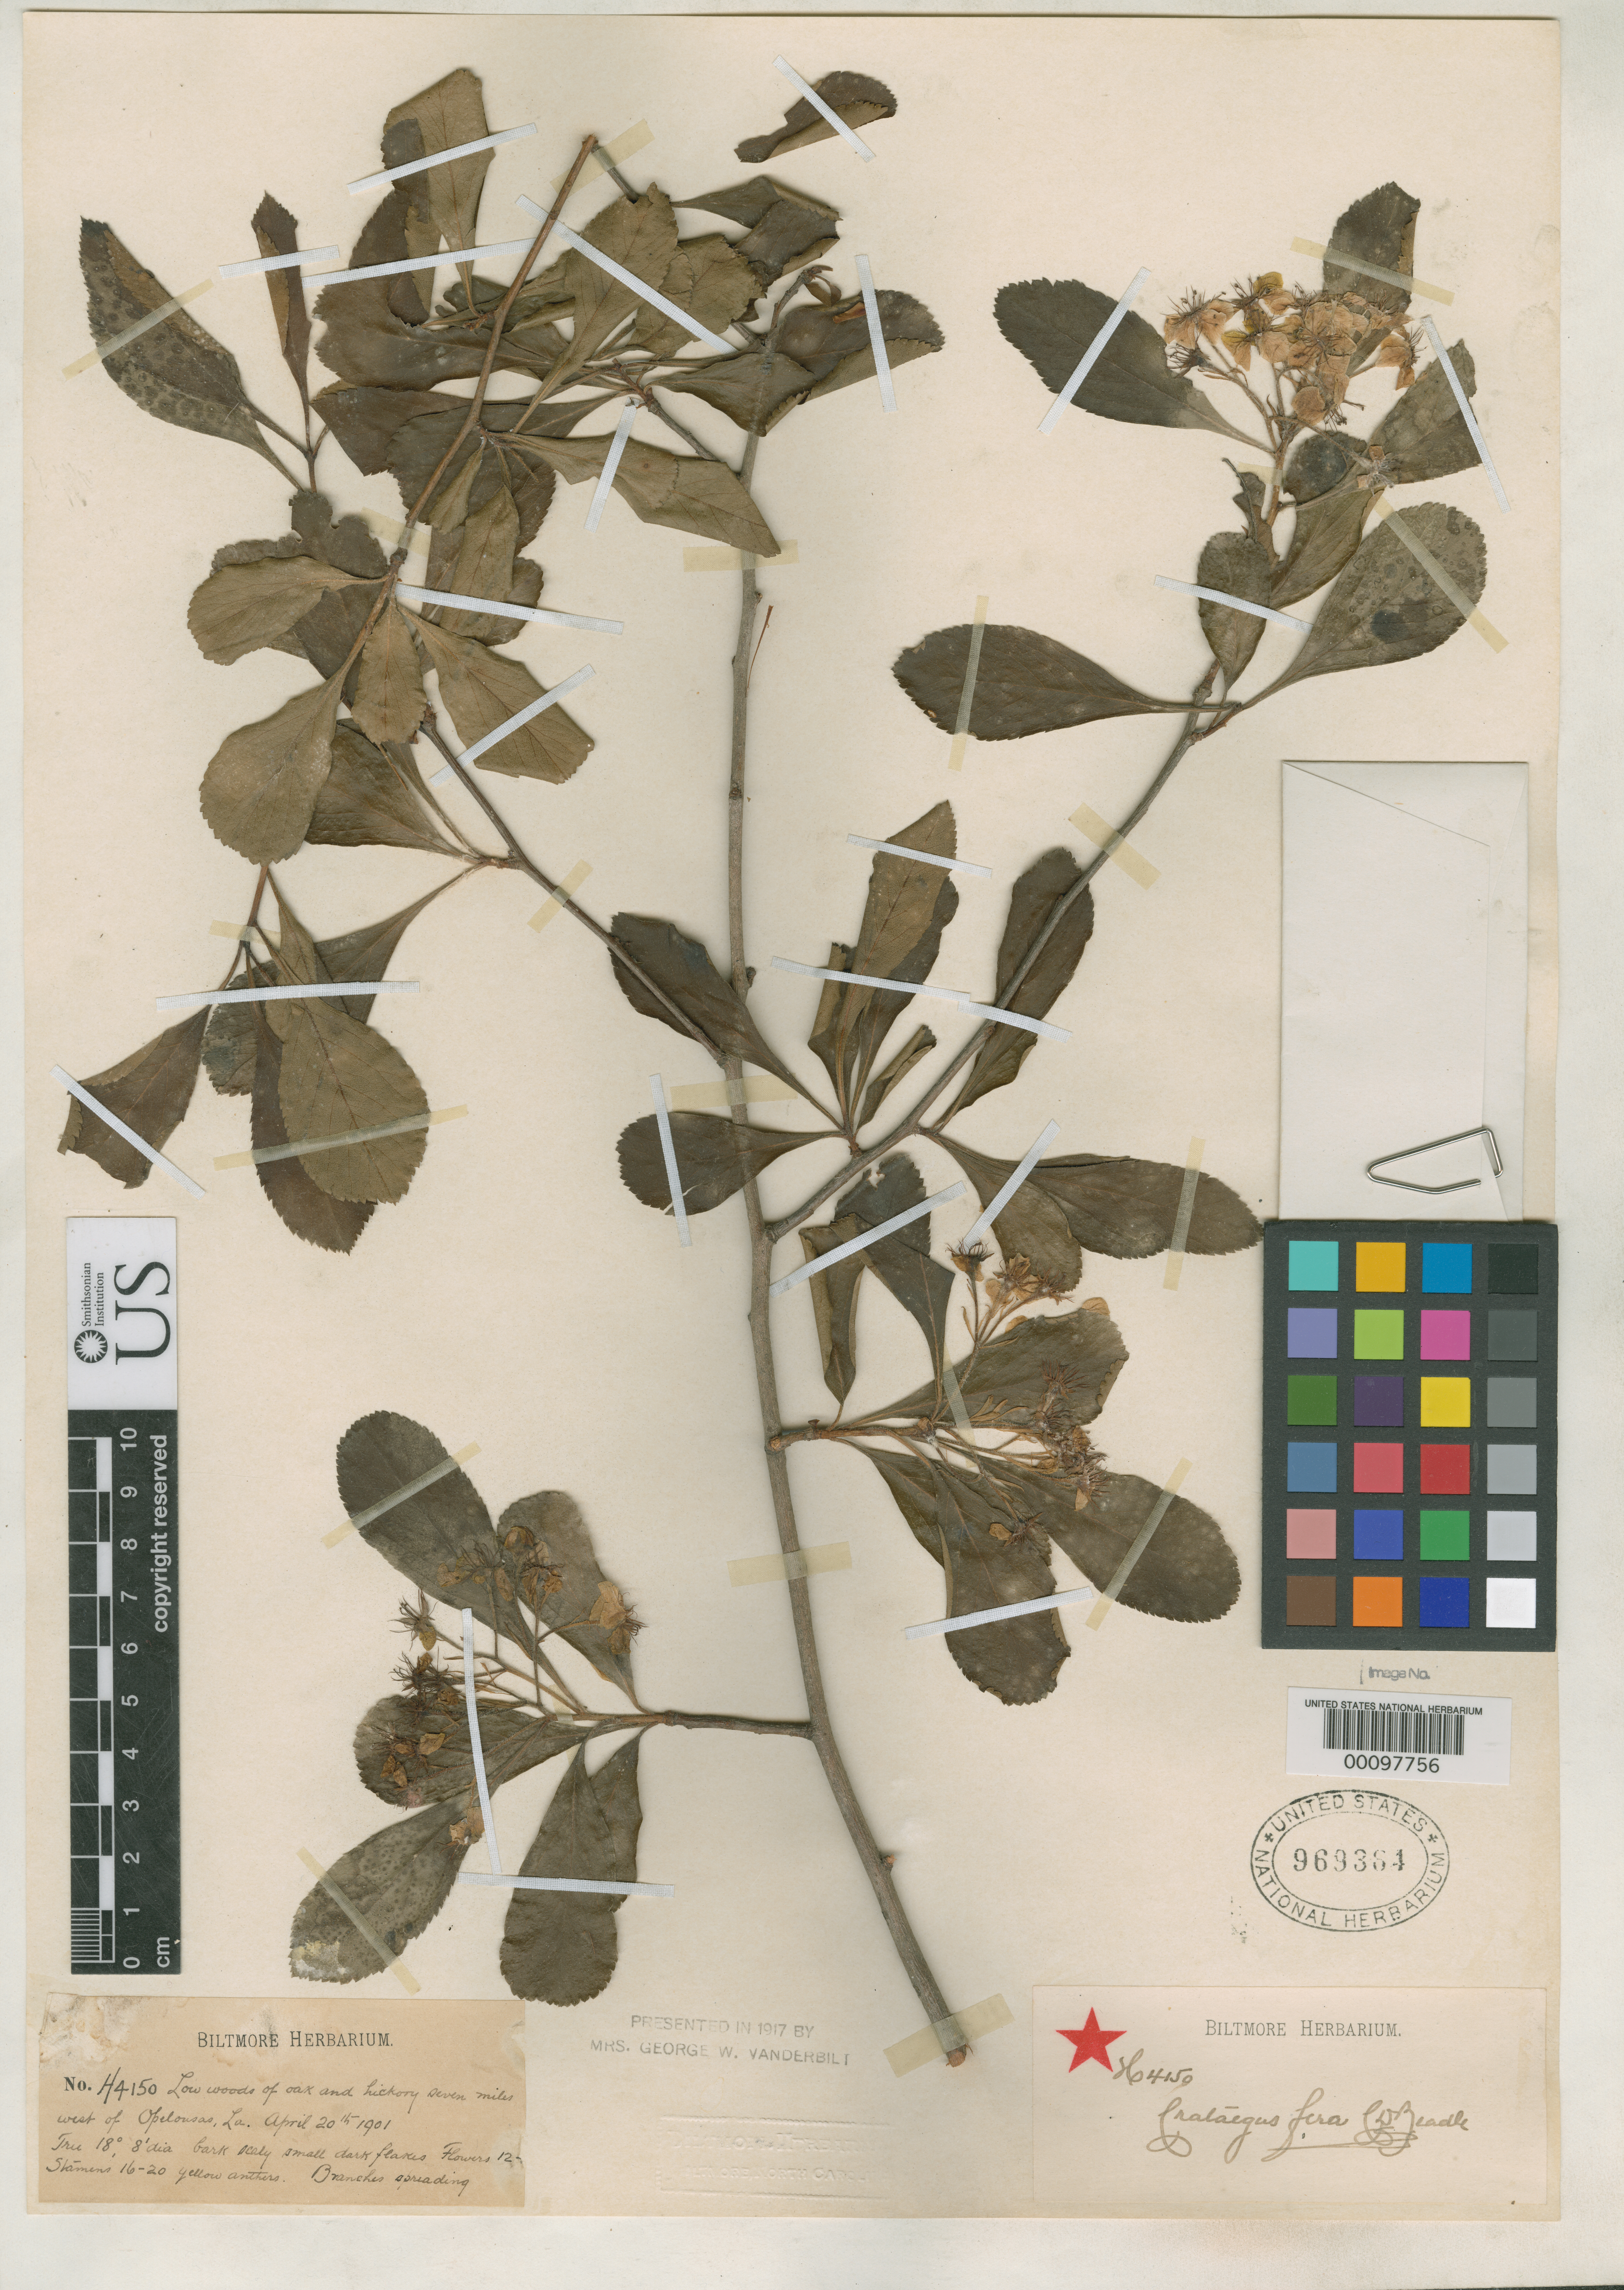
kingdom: Plantae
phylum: Tracheophyta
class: Magnoliopsida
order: Rosales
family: Rosaceae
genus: Crataegus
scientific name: Crataegus fera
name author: Beadle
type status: Syntype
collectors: ex herb. Biltmore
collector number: H 4150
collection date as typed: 20 Apr 1901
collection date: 1901-04-20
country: United States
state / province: Louisiana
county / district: St. Landry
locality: Seven miles west of Opelousas.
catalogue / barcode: US 969364